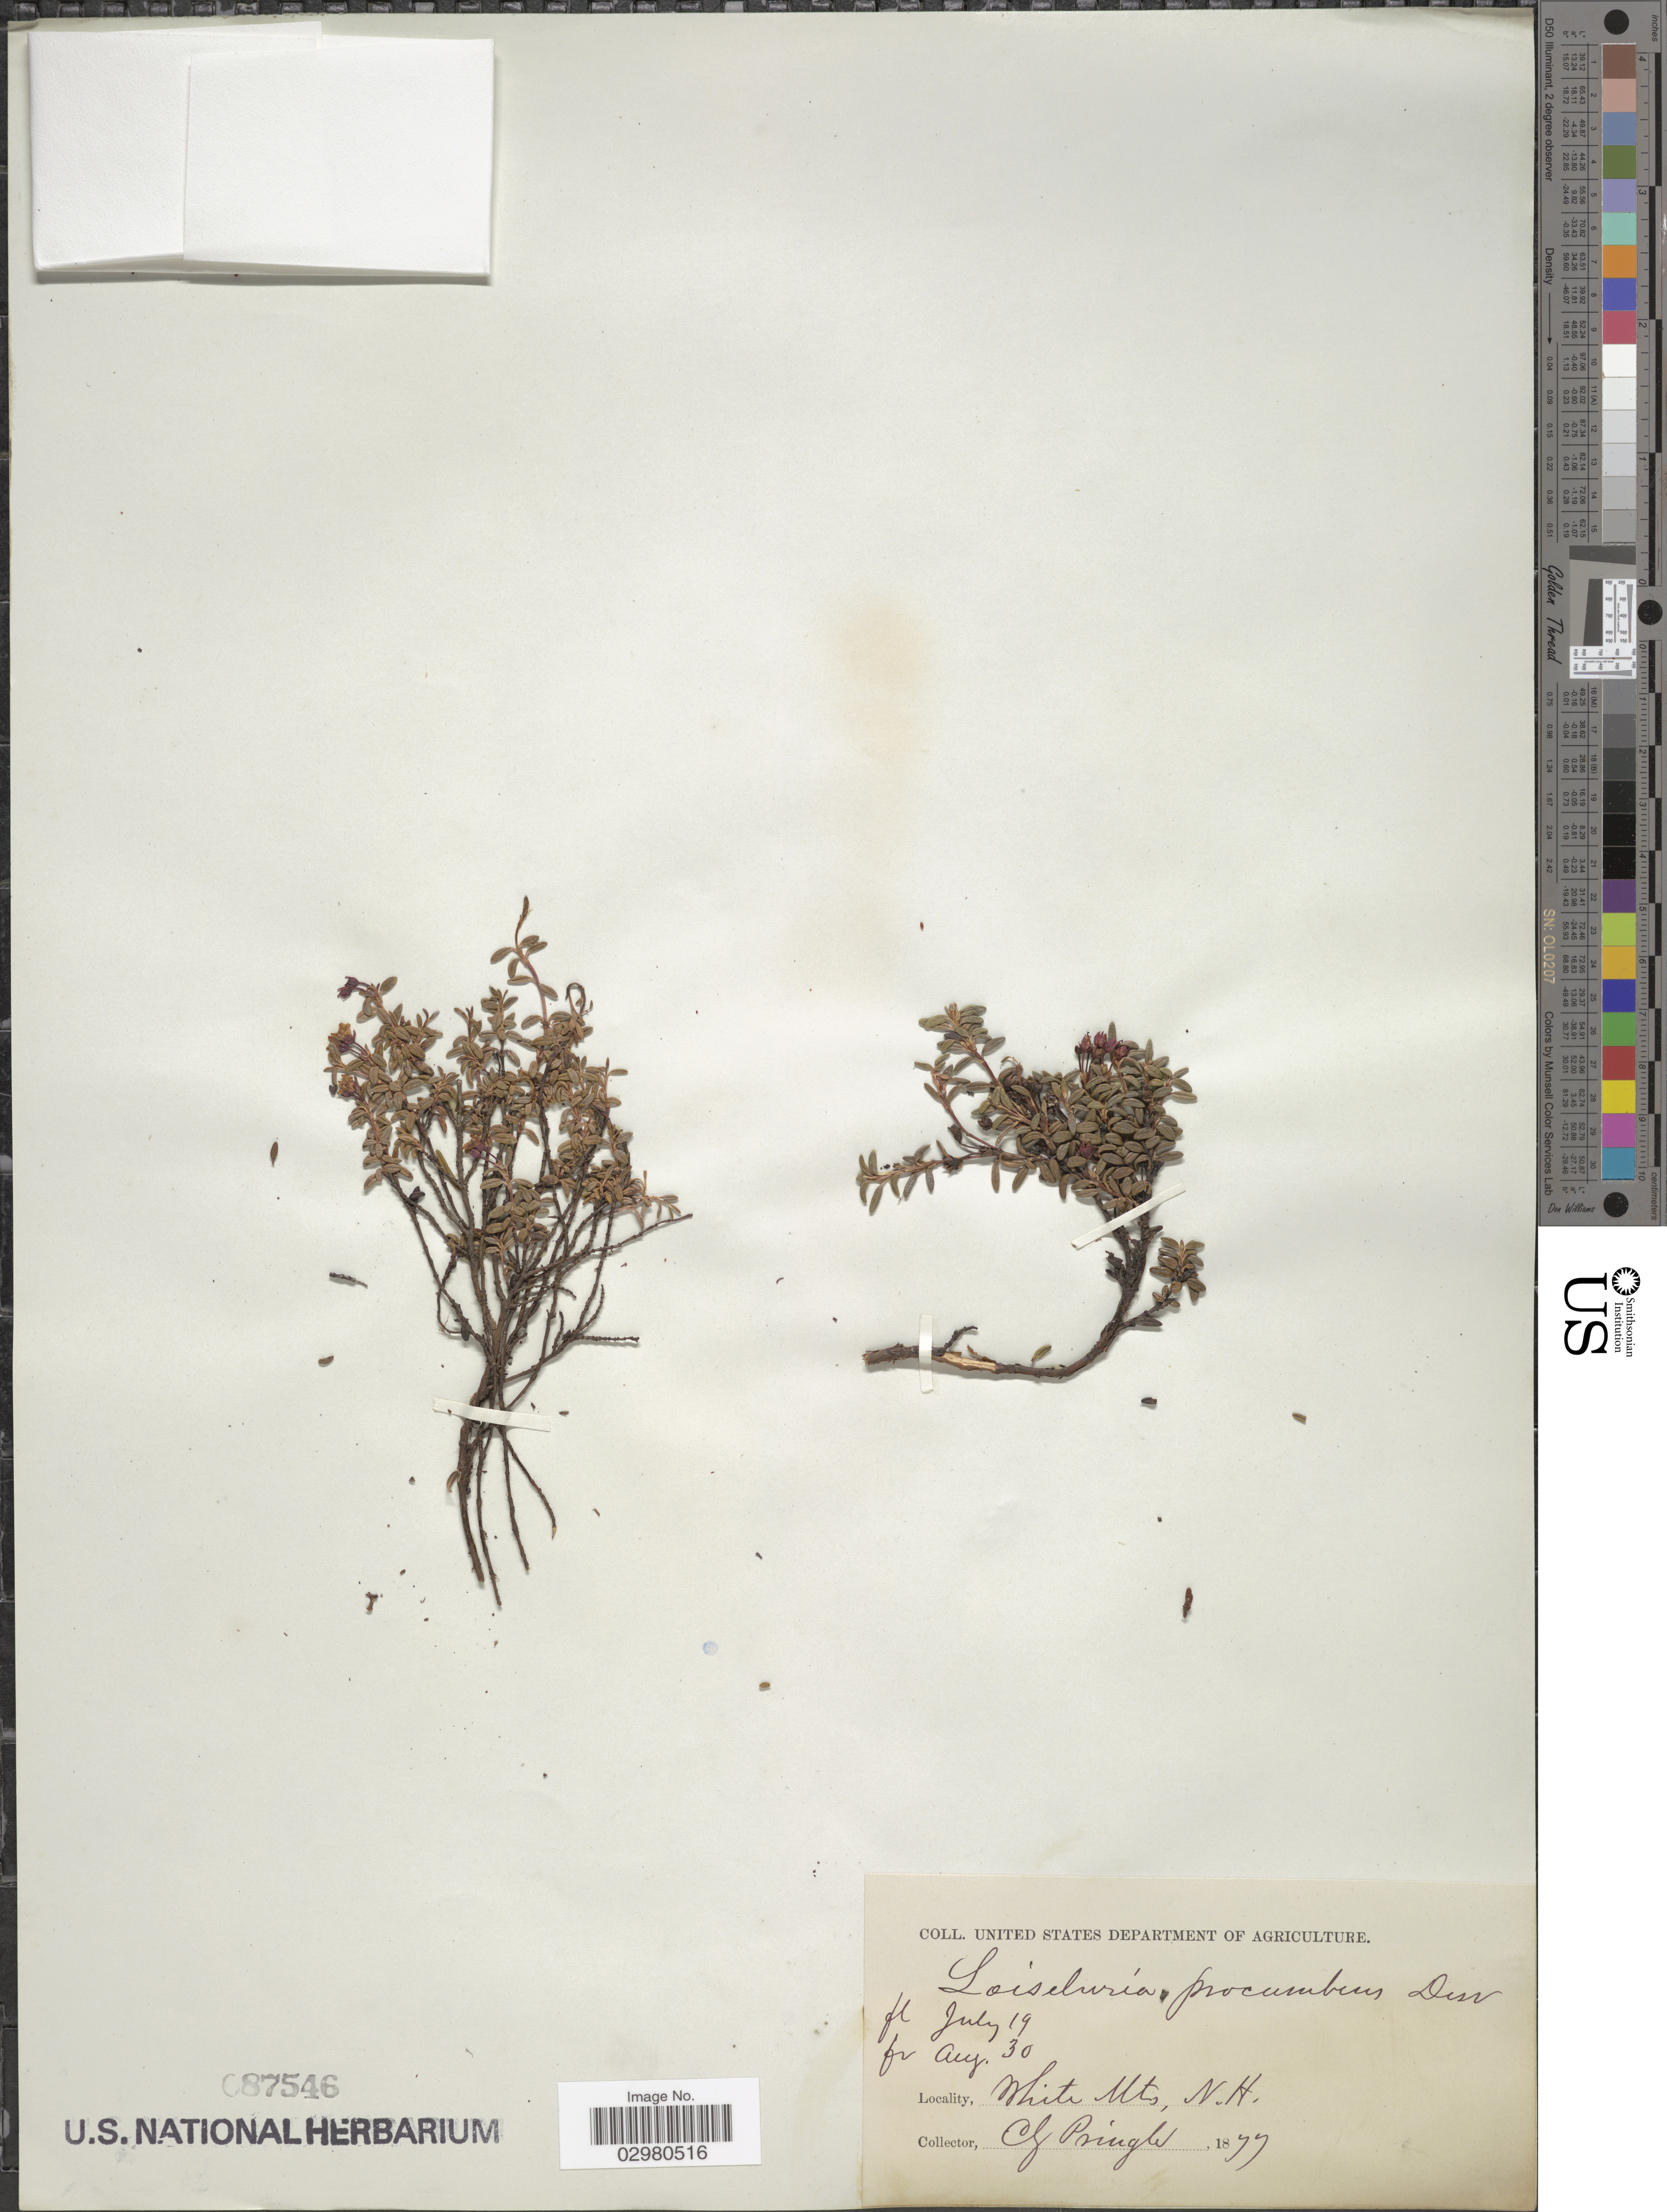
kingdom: Plantae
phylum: Tracheophyta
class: Magnoliopsida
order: Ericales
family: Ericaceae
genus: Loiseleuria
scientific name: Loiseleuria procumbens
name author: (L.) Desv.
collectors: C. G. Pringle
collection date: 1877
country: United States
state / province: New Hampshire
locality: White Mts, N.H.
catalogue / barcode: US 87546